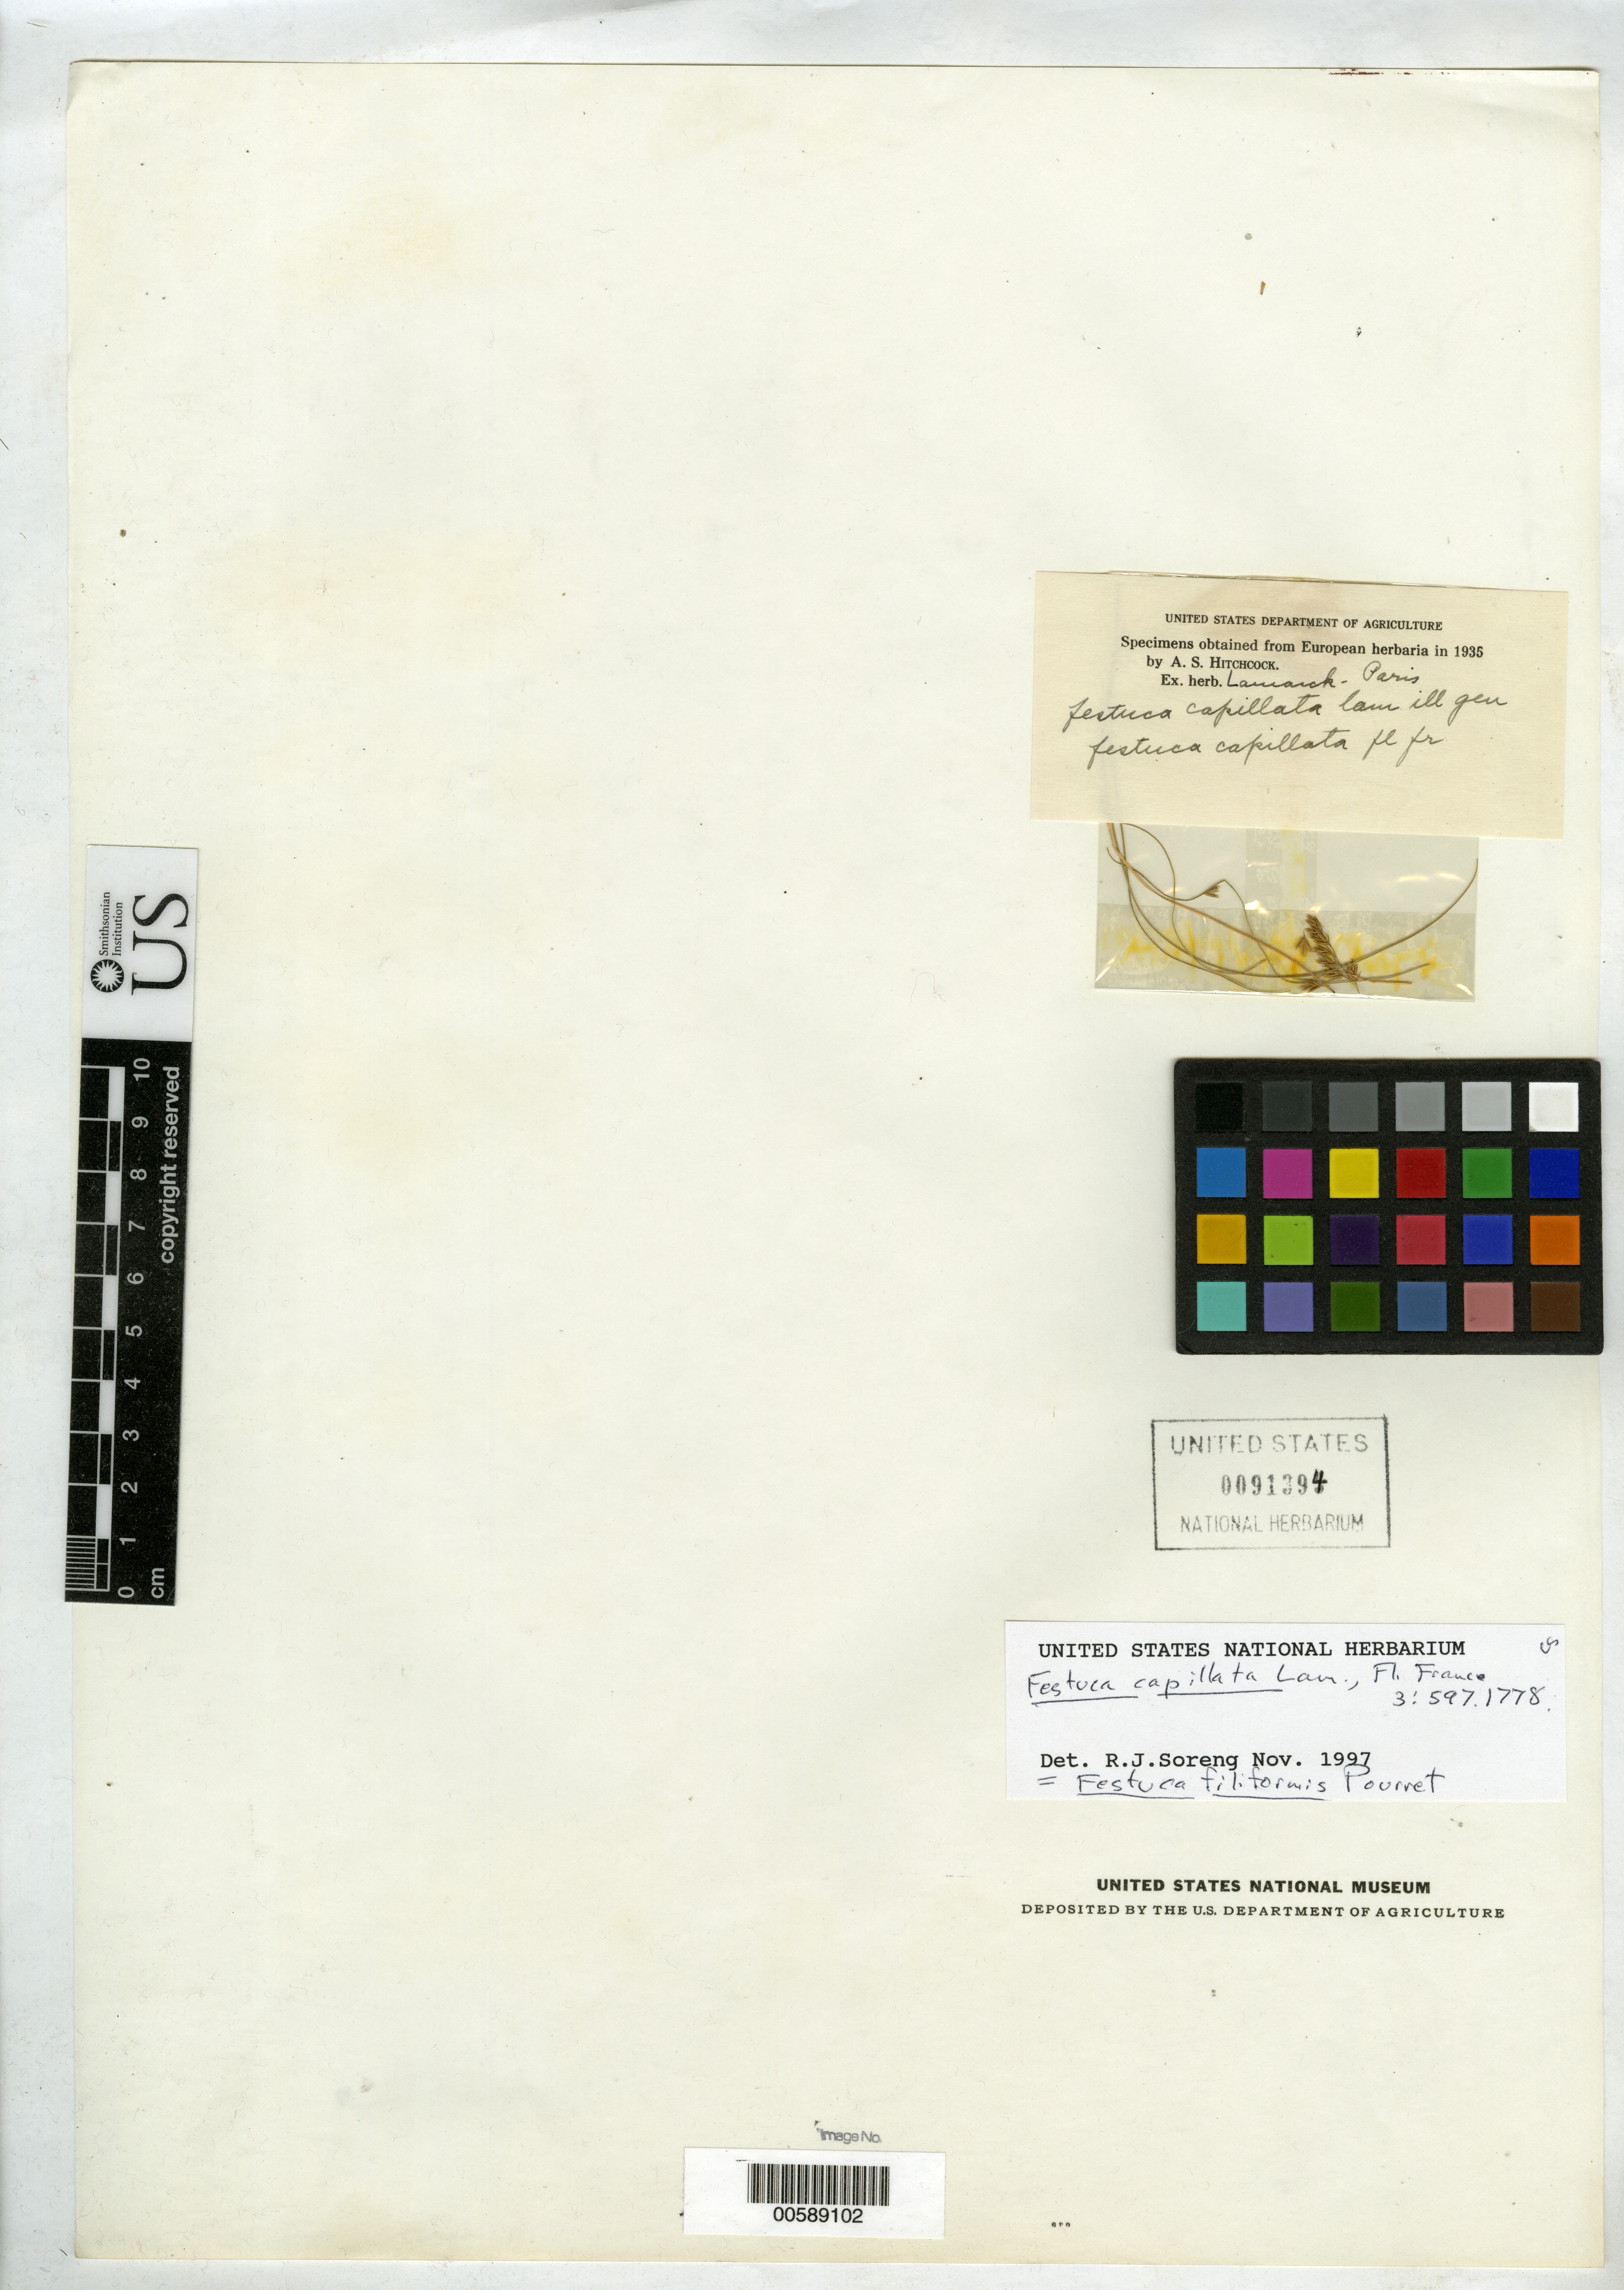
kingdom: Plantae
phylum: Tracheophyta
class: Liliopsida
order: Poales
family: Poaceae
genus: Festuca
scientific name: Festuca capillata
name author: Lam.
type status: Type Fragment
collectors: J. B. A. Lamarck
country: France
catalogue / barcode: US 91394